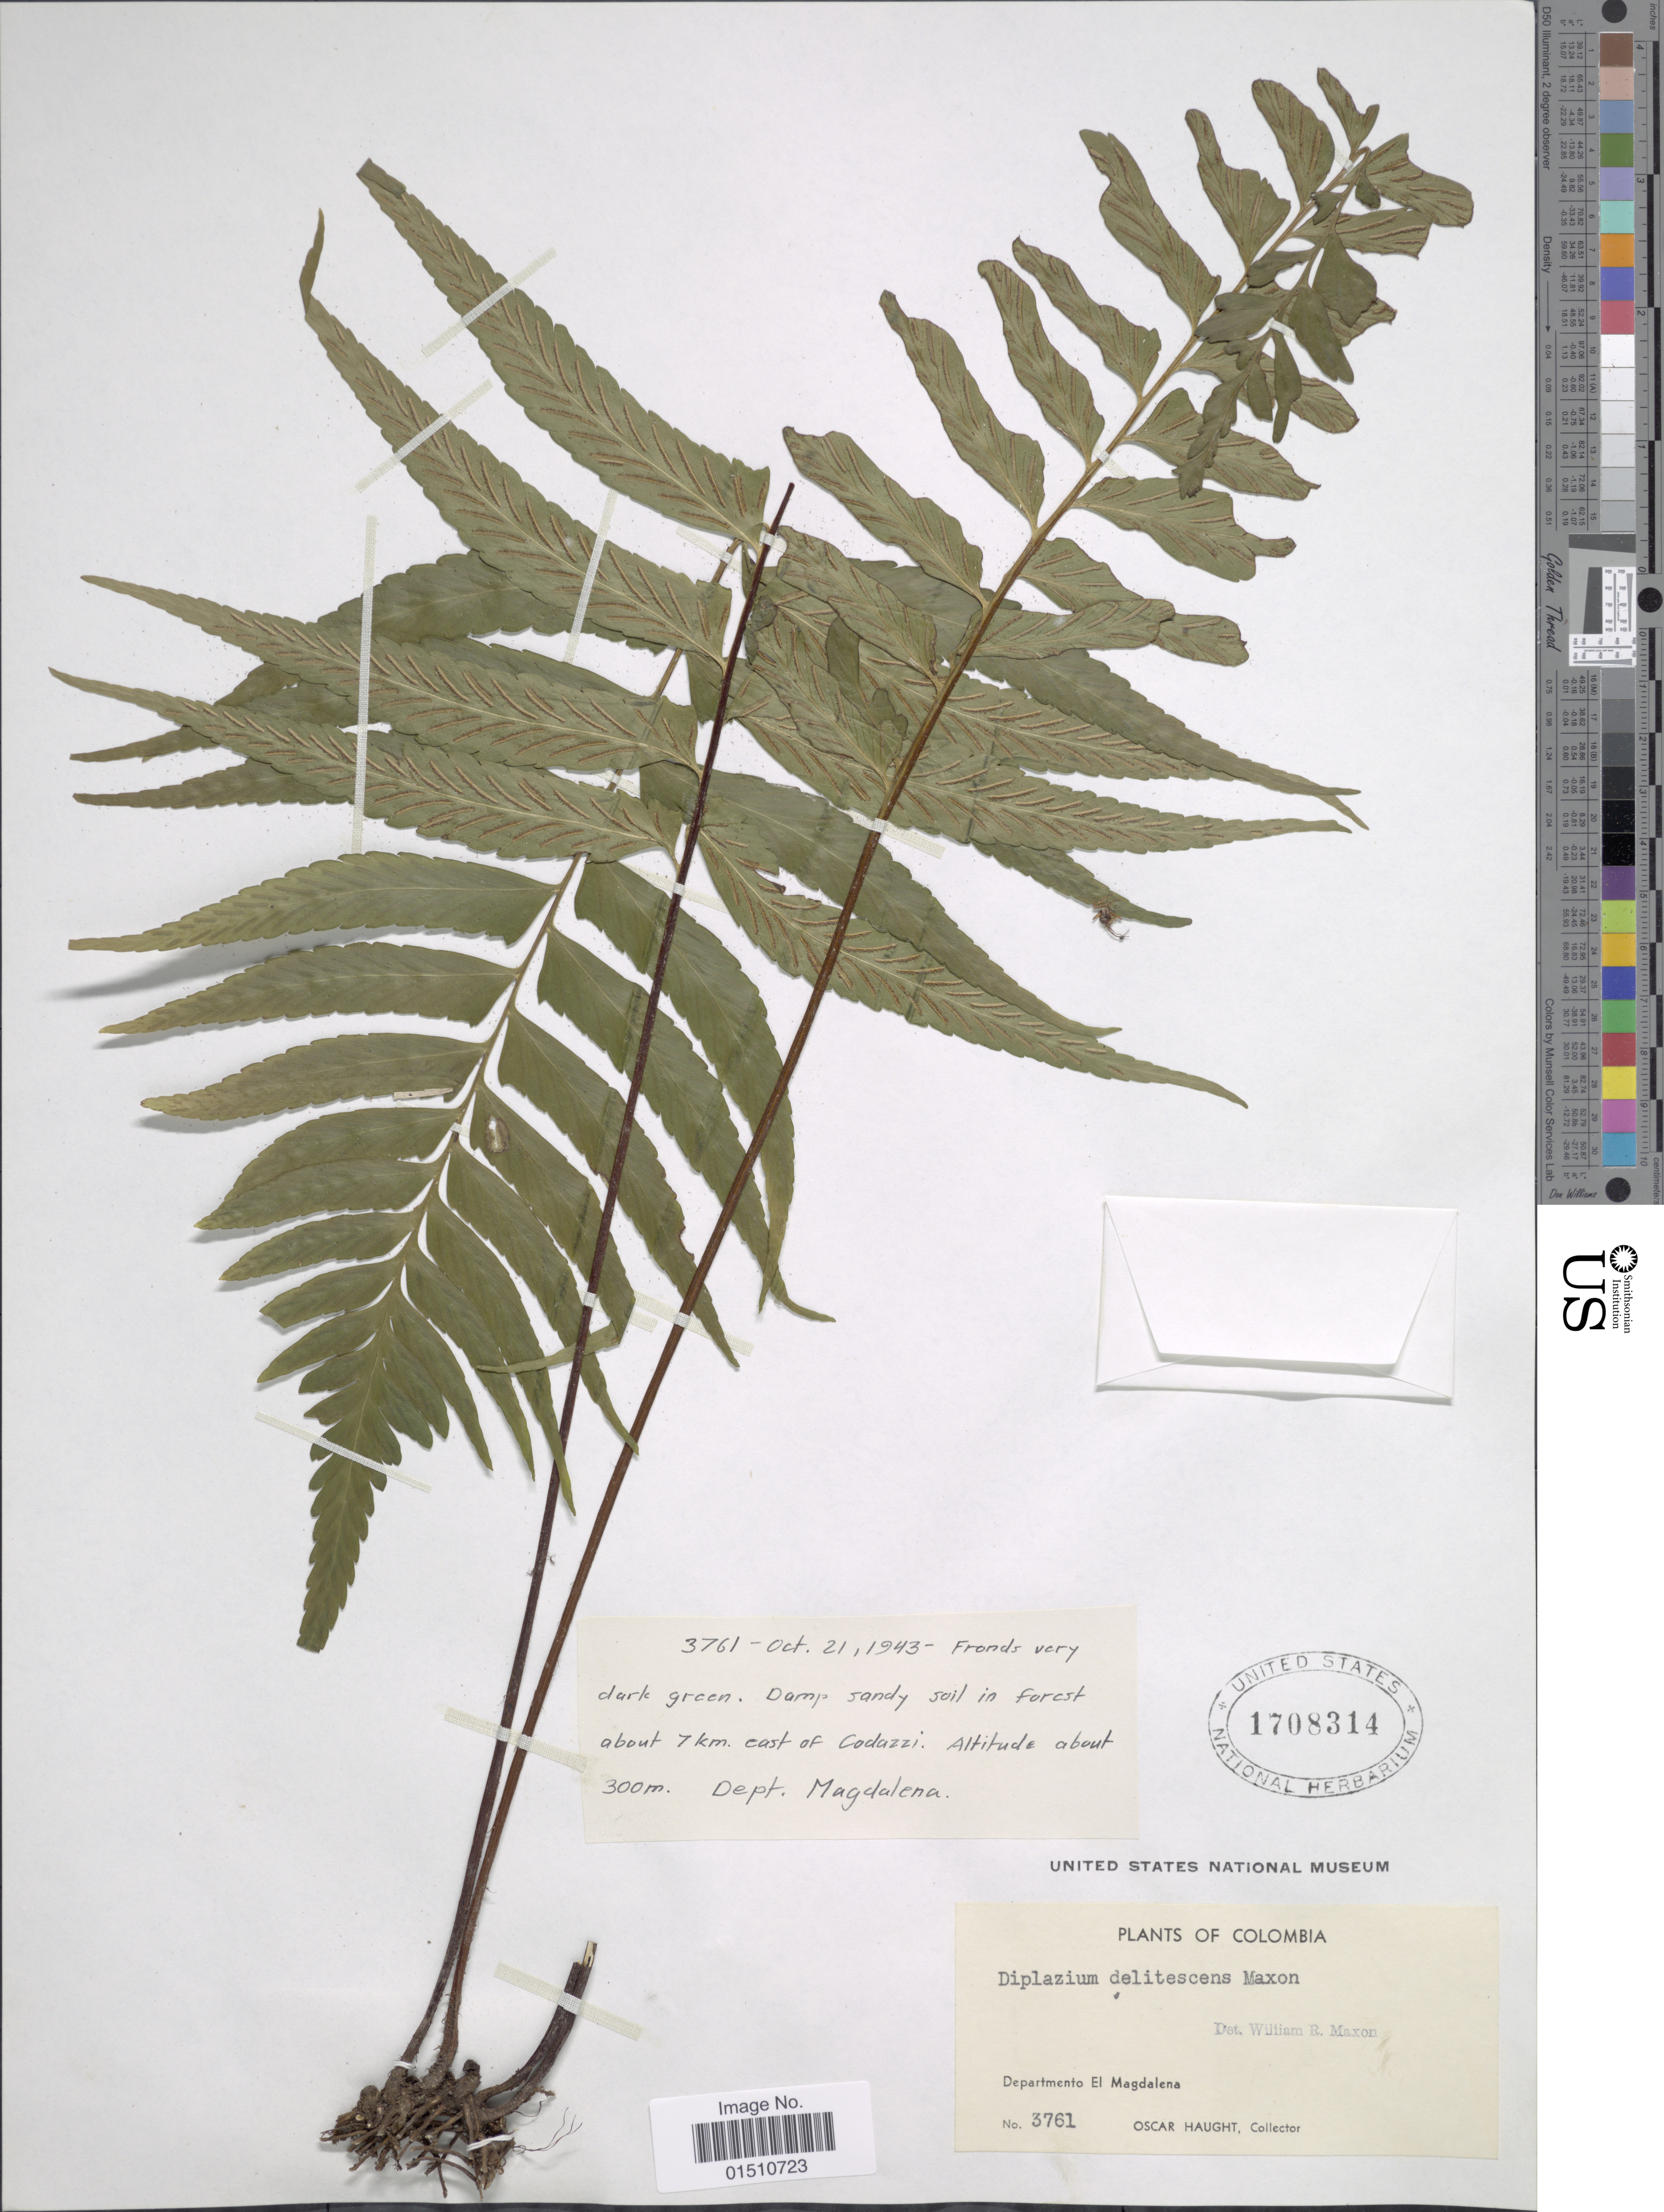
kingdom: Plantae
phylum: Tracheophyta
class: Polypodiopsida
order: Polypodiales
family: Aspleniaceae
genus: Asplenium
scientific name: Asplenium delitescens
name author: (Maxon) L.D. Gómez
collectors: O. L. Haught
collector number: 3761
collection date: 1943-10-21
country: Colombia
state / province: Magdalena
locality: Colombia, Departamento El Magdalena, about 7 km. east of Codazzi.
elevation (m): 300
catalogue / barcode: US 1708314